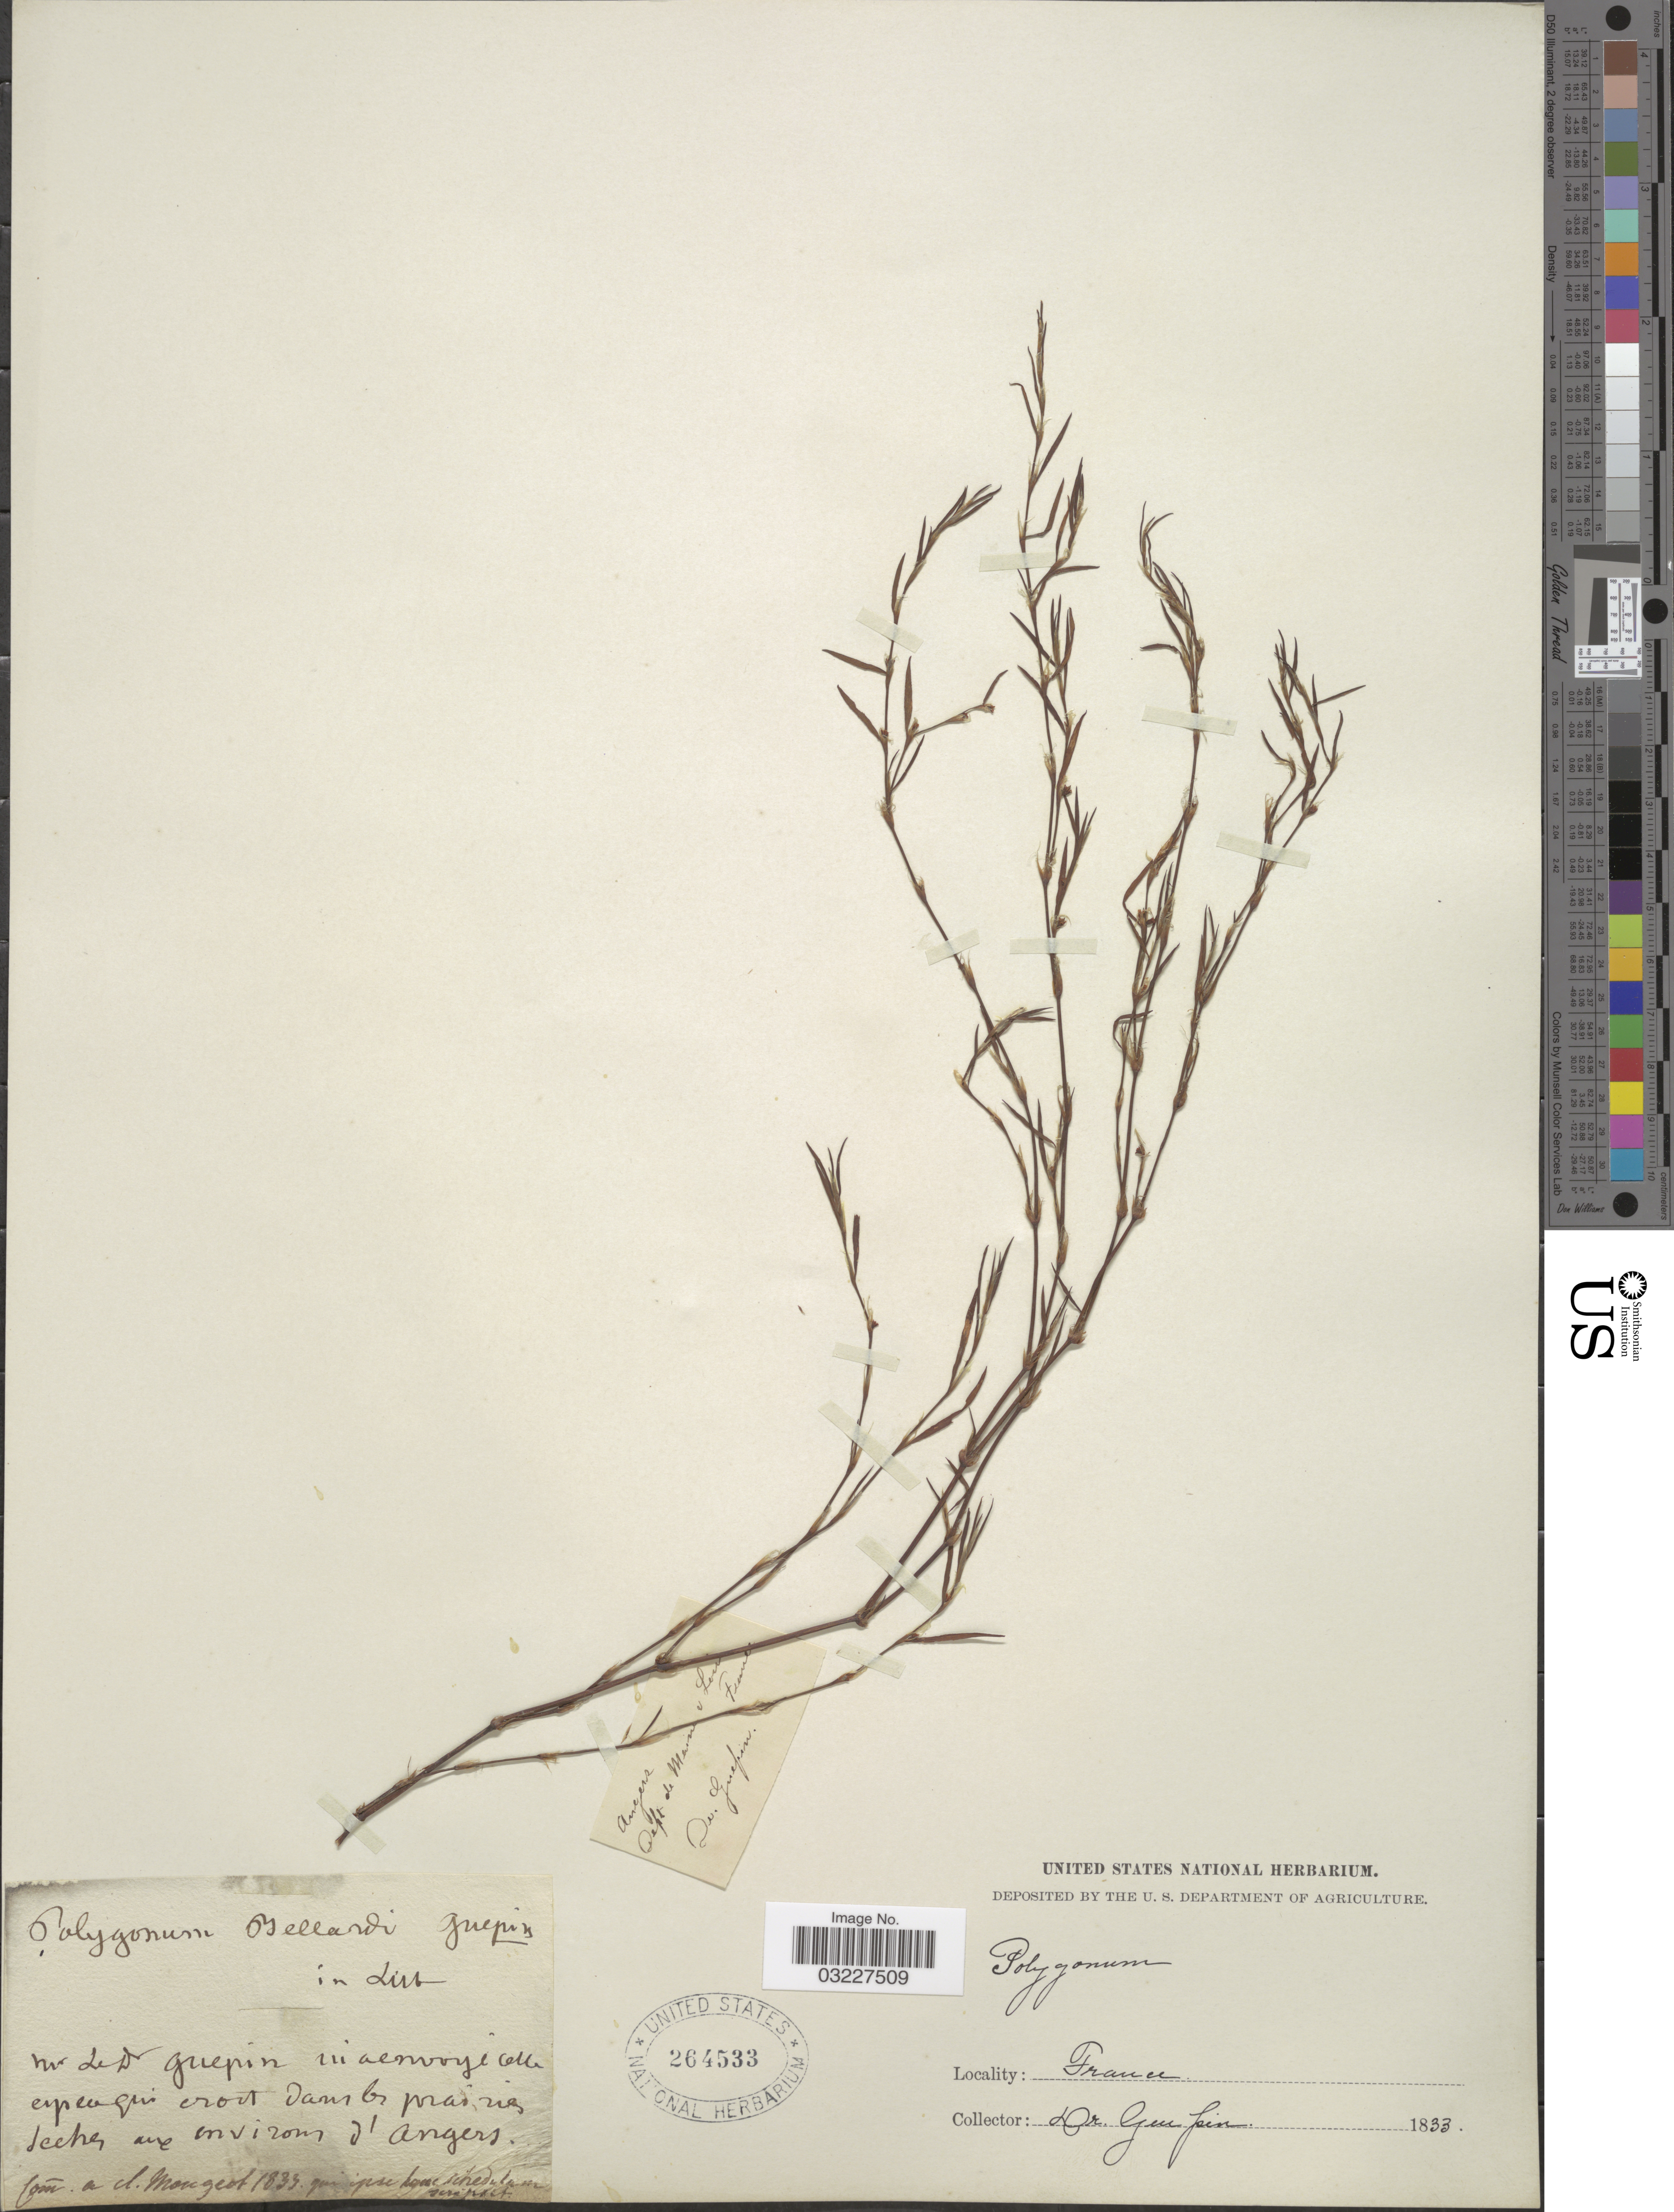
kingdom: Plantae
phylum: Tracheophyta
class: Magnoliopsida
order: Caryophyllales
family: Polygonaceae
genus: Polygonum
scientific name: Polygonum neglectum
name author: Besser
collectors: Guepin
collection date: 1833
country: France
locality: Mt Ledt guepin in aenvoye colle erpequen erort dans br prairies seches aux environ d'Angers. [interpreted]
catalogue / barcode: US 264533